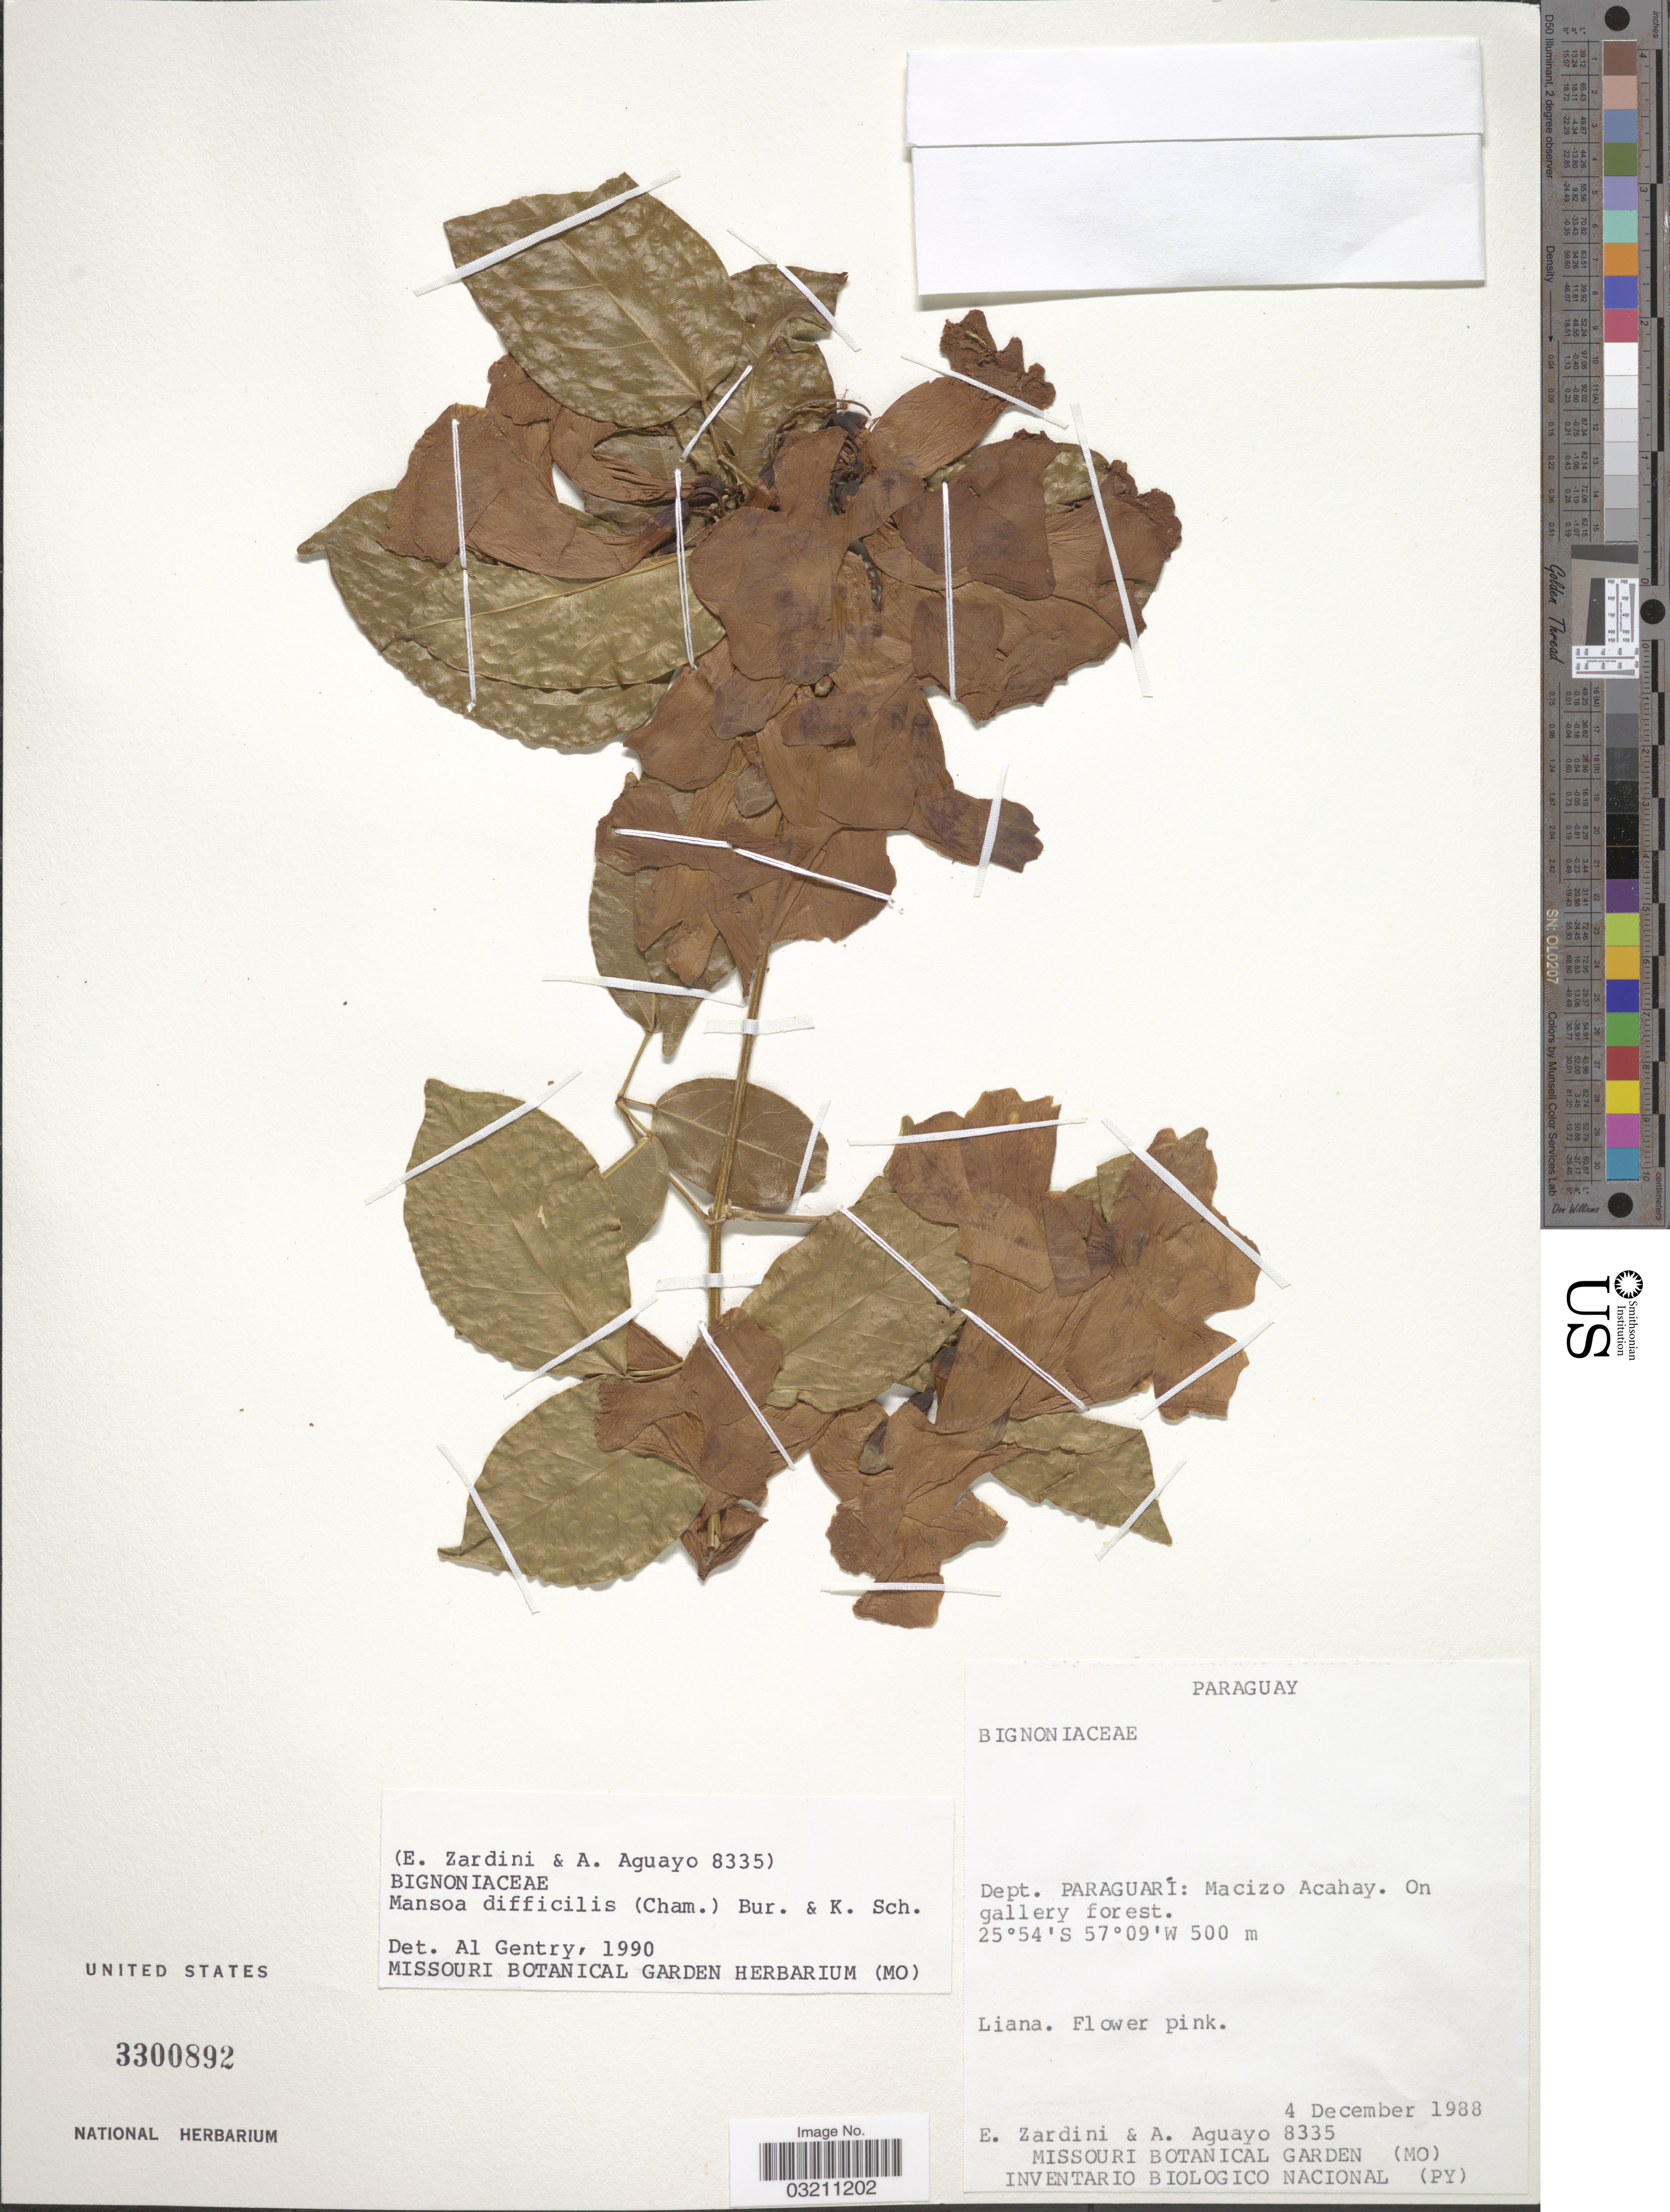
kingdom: Plantae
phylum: Tracheophyta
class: Magnoliopsida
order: Lamiales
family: Bignoniaceae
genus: Mansoa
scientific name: Mansoa difficilis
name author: (Cham.) Bureau & K. Schum.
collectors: E. Zardini & A. Aguayo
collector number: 8335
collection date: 1988-12-04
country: Paraguay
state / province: Paraguari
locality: Dept. Paraguarí: Macizo Acahay. On gallery forest.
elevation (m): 500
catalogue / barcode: US 3300892